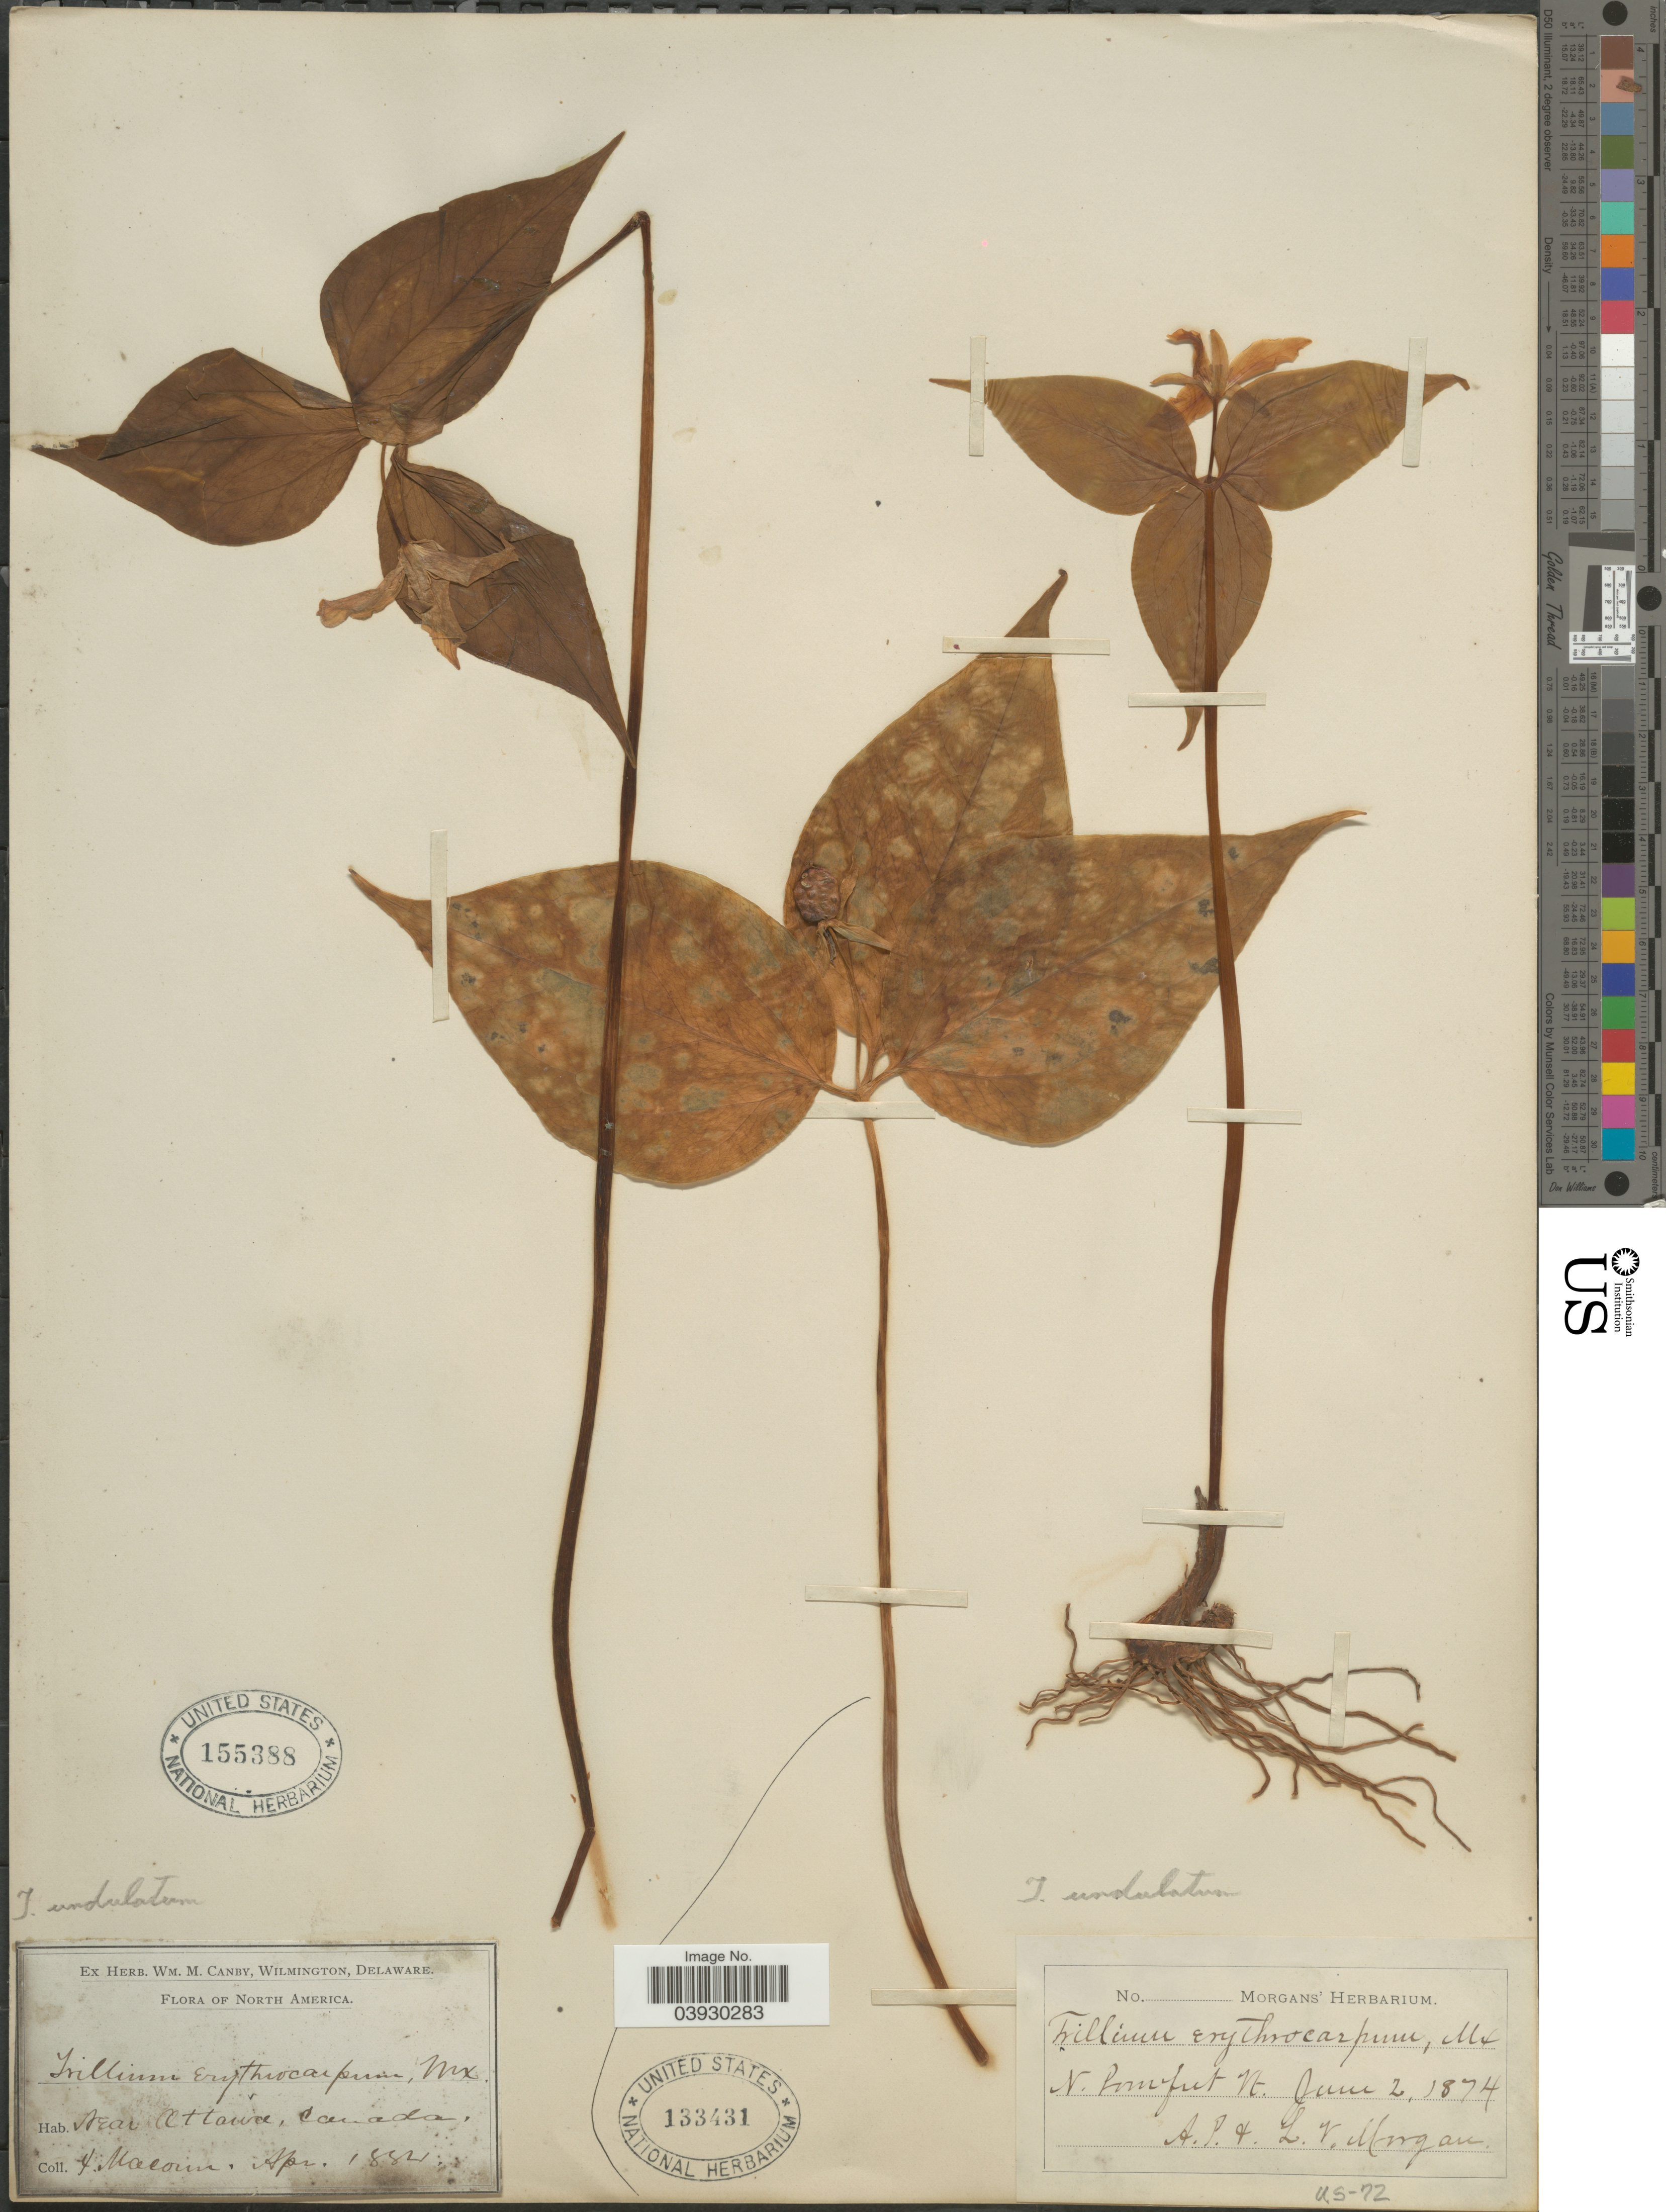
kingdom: Plantae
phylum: Tracheophyta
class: Liliopsida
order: Liliales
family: Melanthiaceae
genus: Trillium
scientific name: Trillium undulatum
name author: Willd.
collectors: A. Morgan & L. Morgan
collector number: US-72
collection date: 1874-06-02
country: United States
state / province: Vermont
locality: N. Pomfret.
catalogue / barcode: US 133431